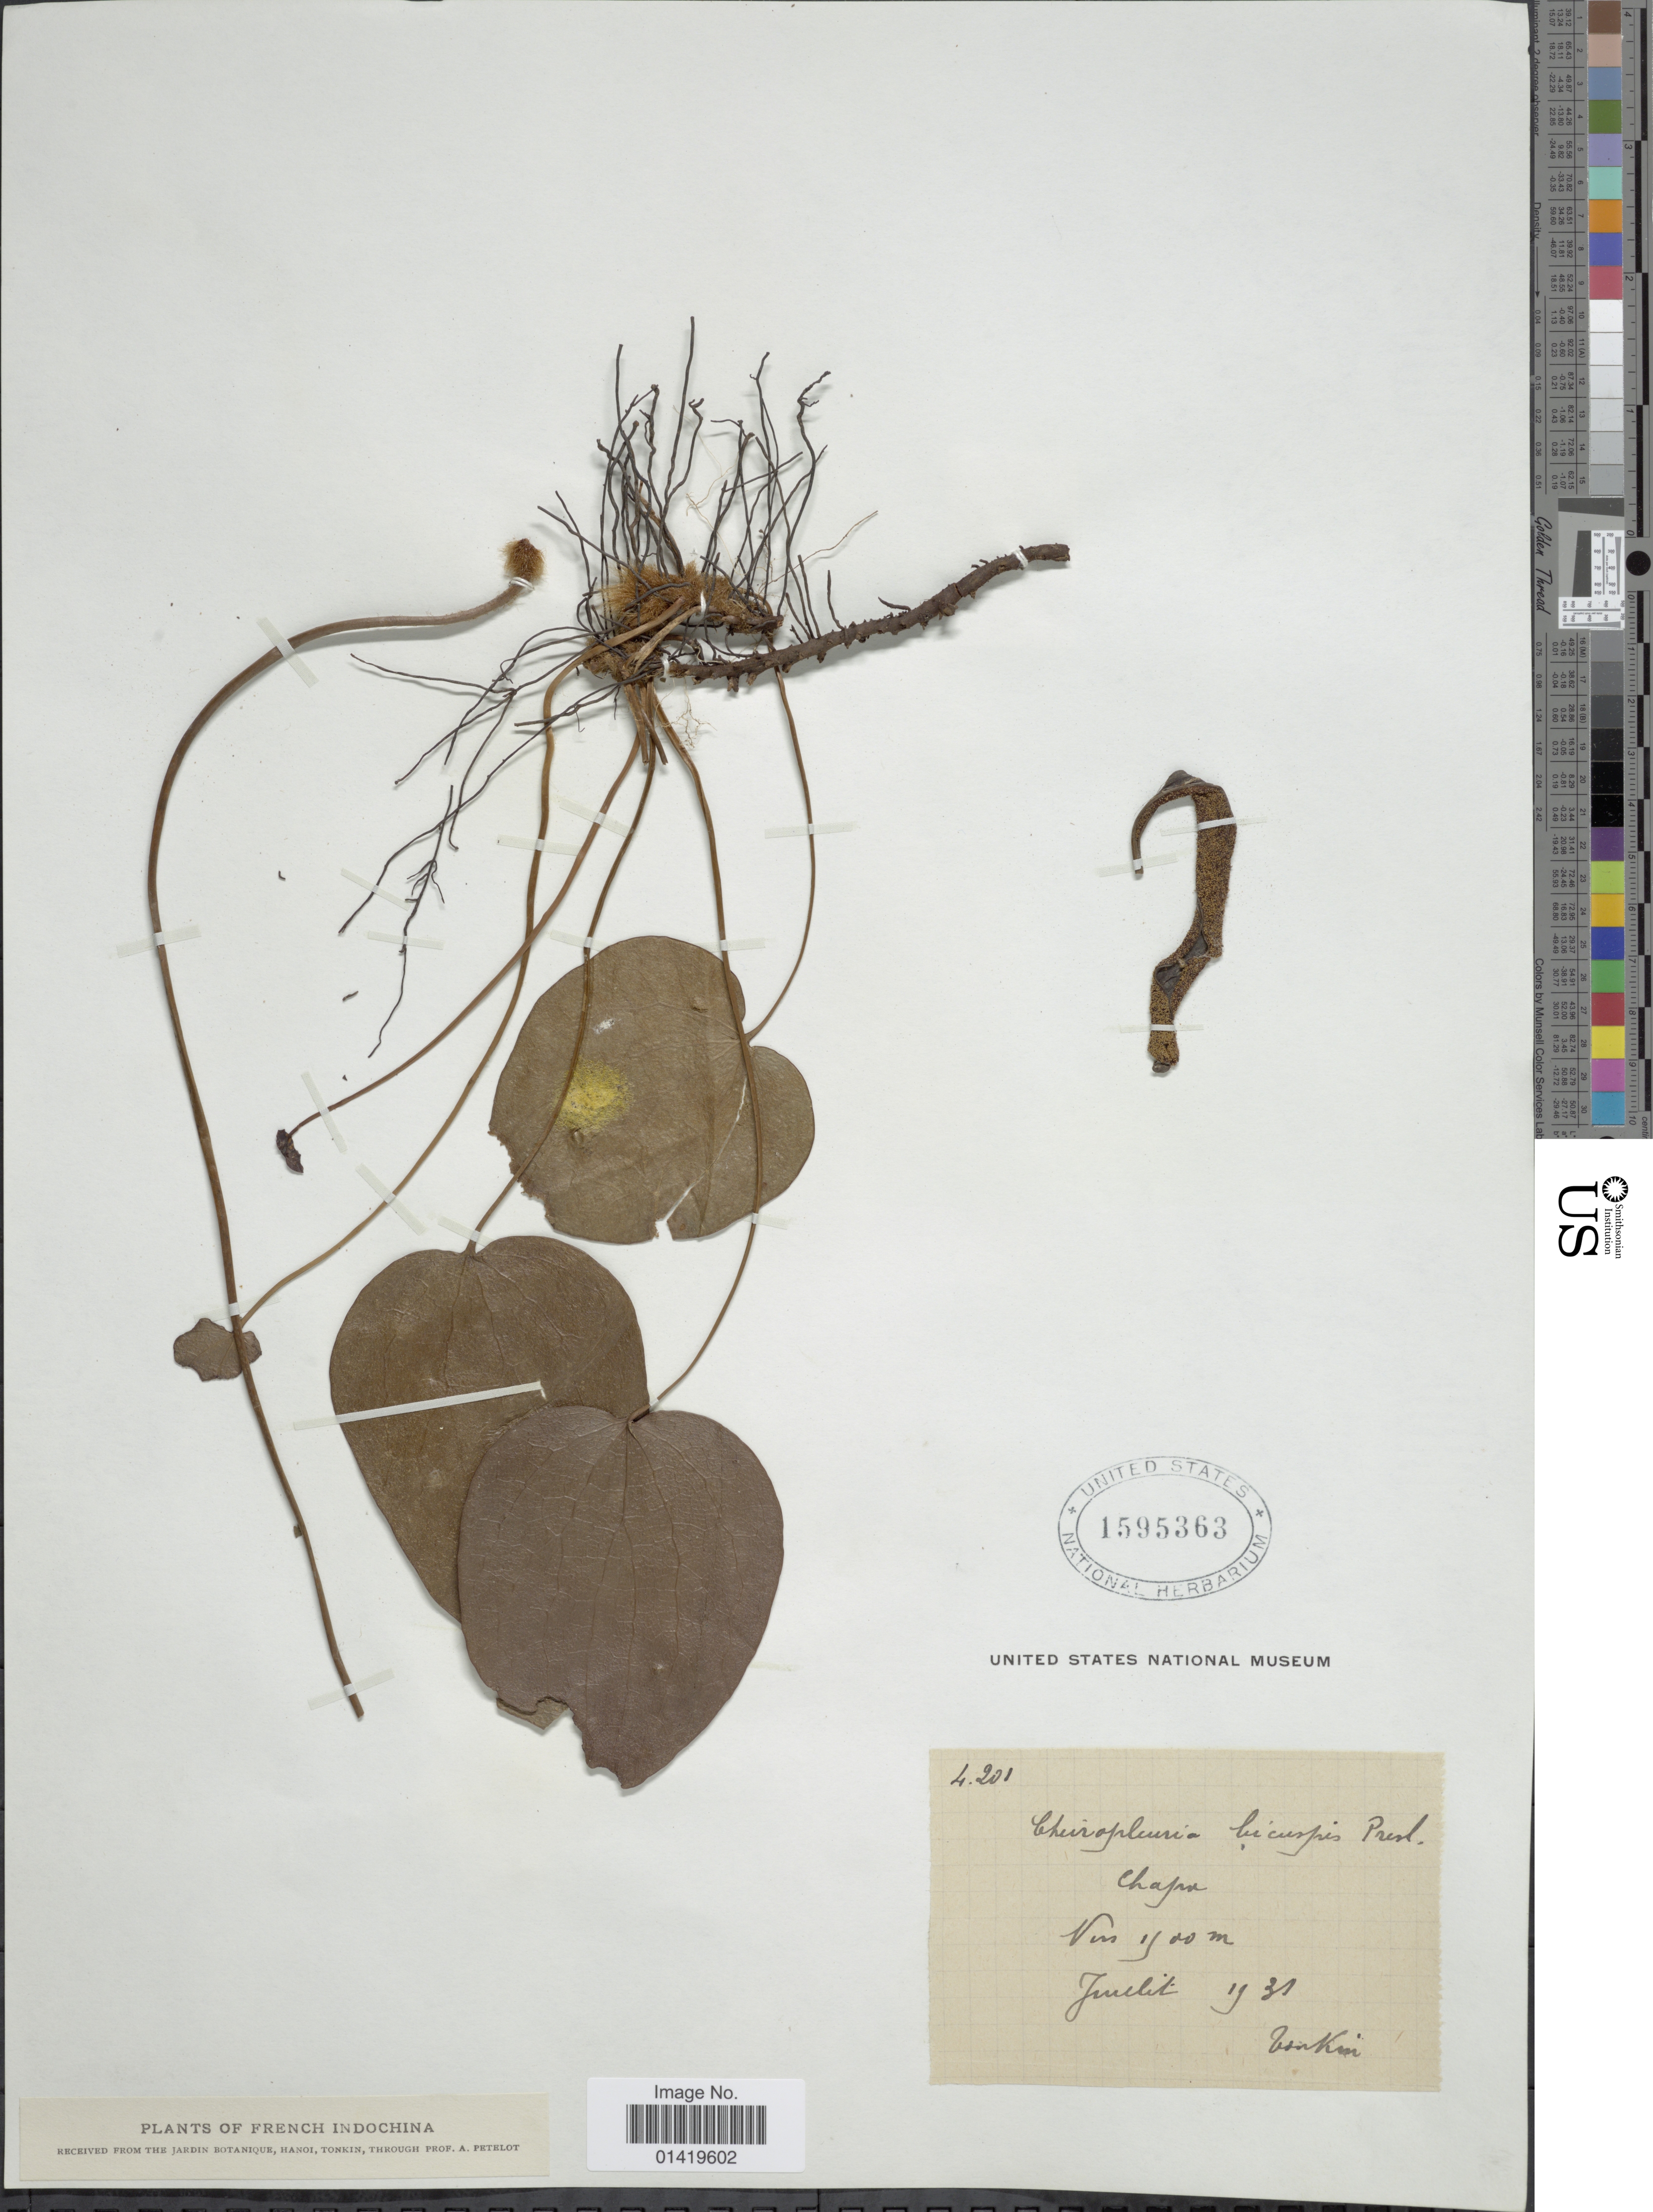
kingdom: Plantae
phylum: Tracheophyta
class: Polypodiopsida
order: Gleicheniales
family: Dipteridaceae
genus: Cheiropleuria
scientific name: Cheiropleuria bicuspis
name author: (Blume) C. Presl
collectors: A. Petelot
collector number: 4201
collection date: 1931-07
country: Vietnam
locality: French Indochina. Tonkin. Chapa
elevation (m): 1500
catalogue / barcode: US 1595363